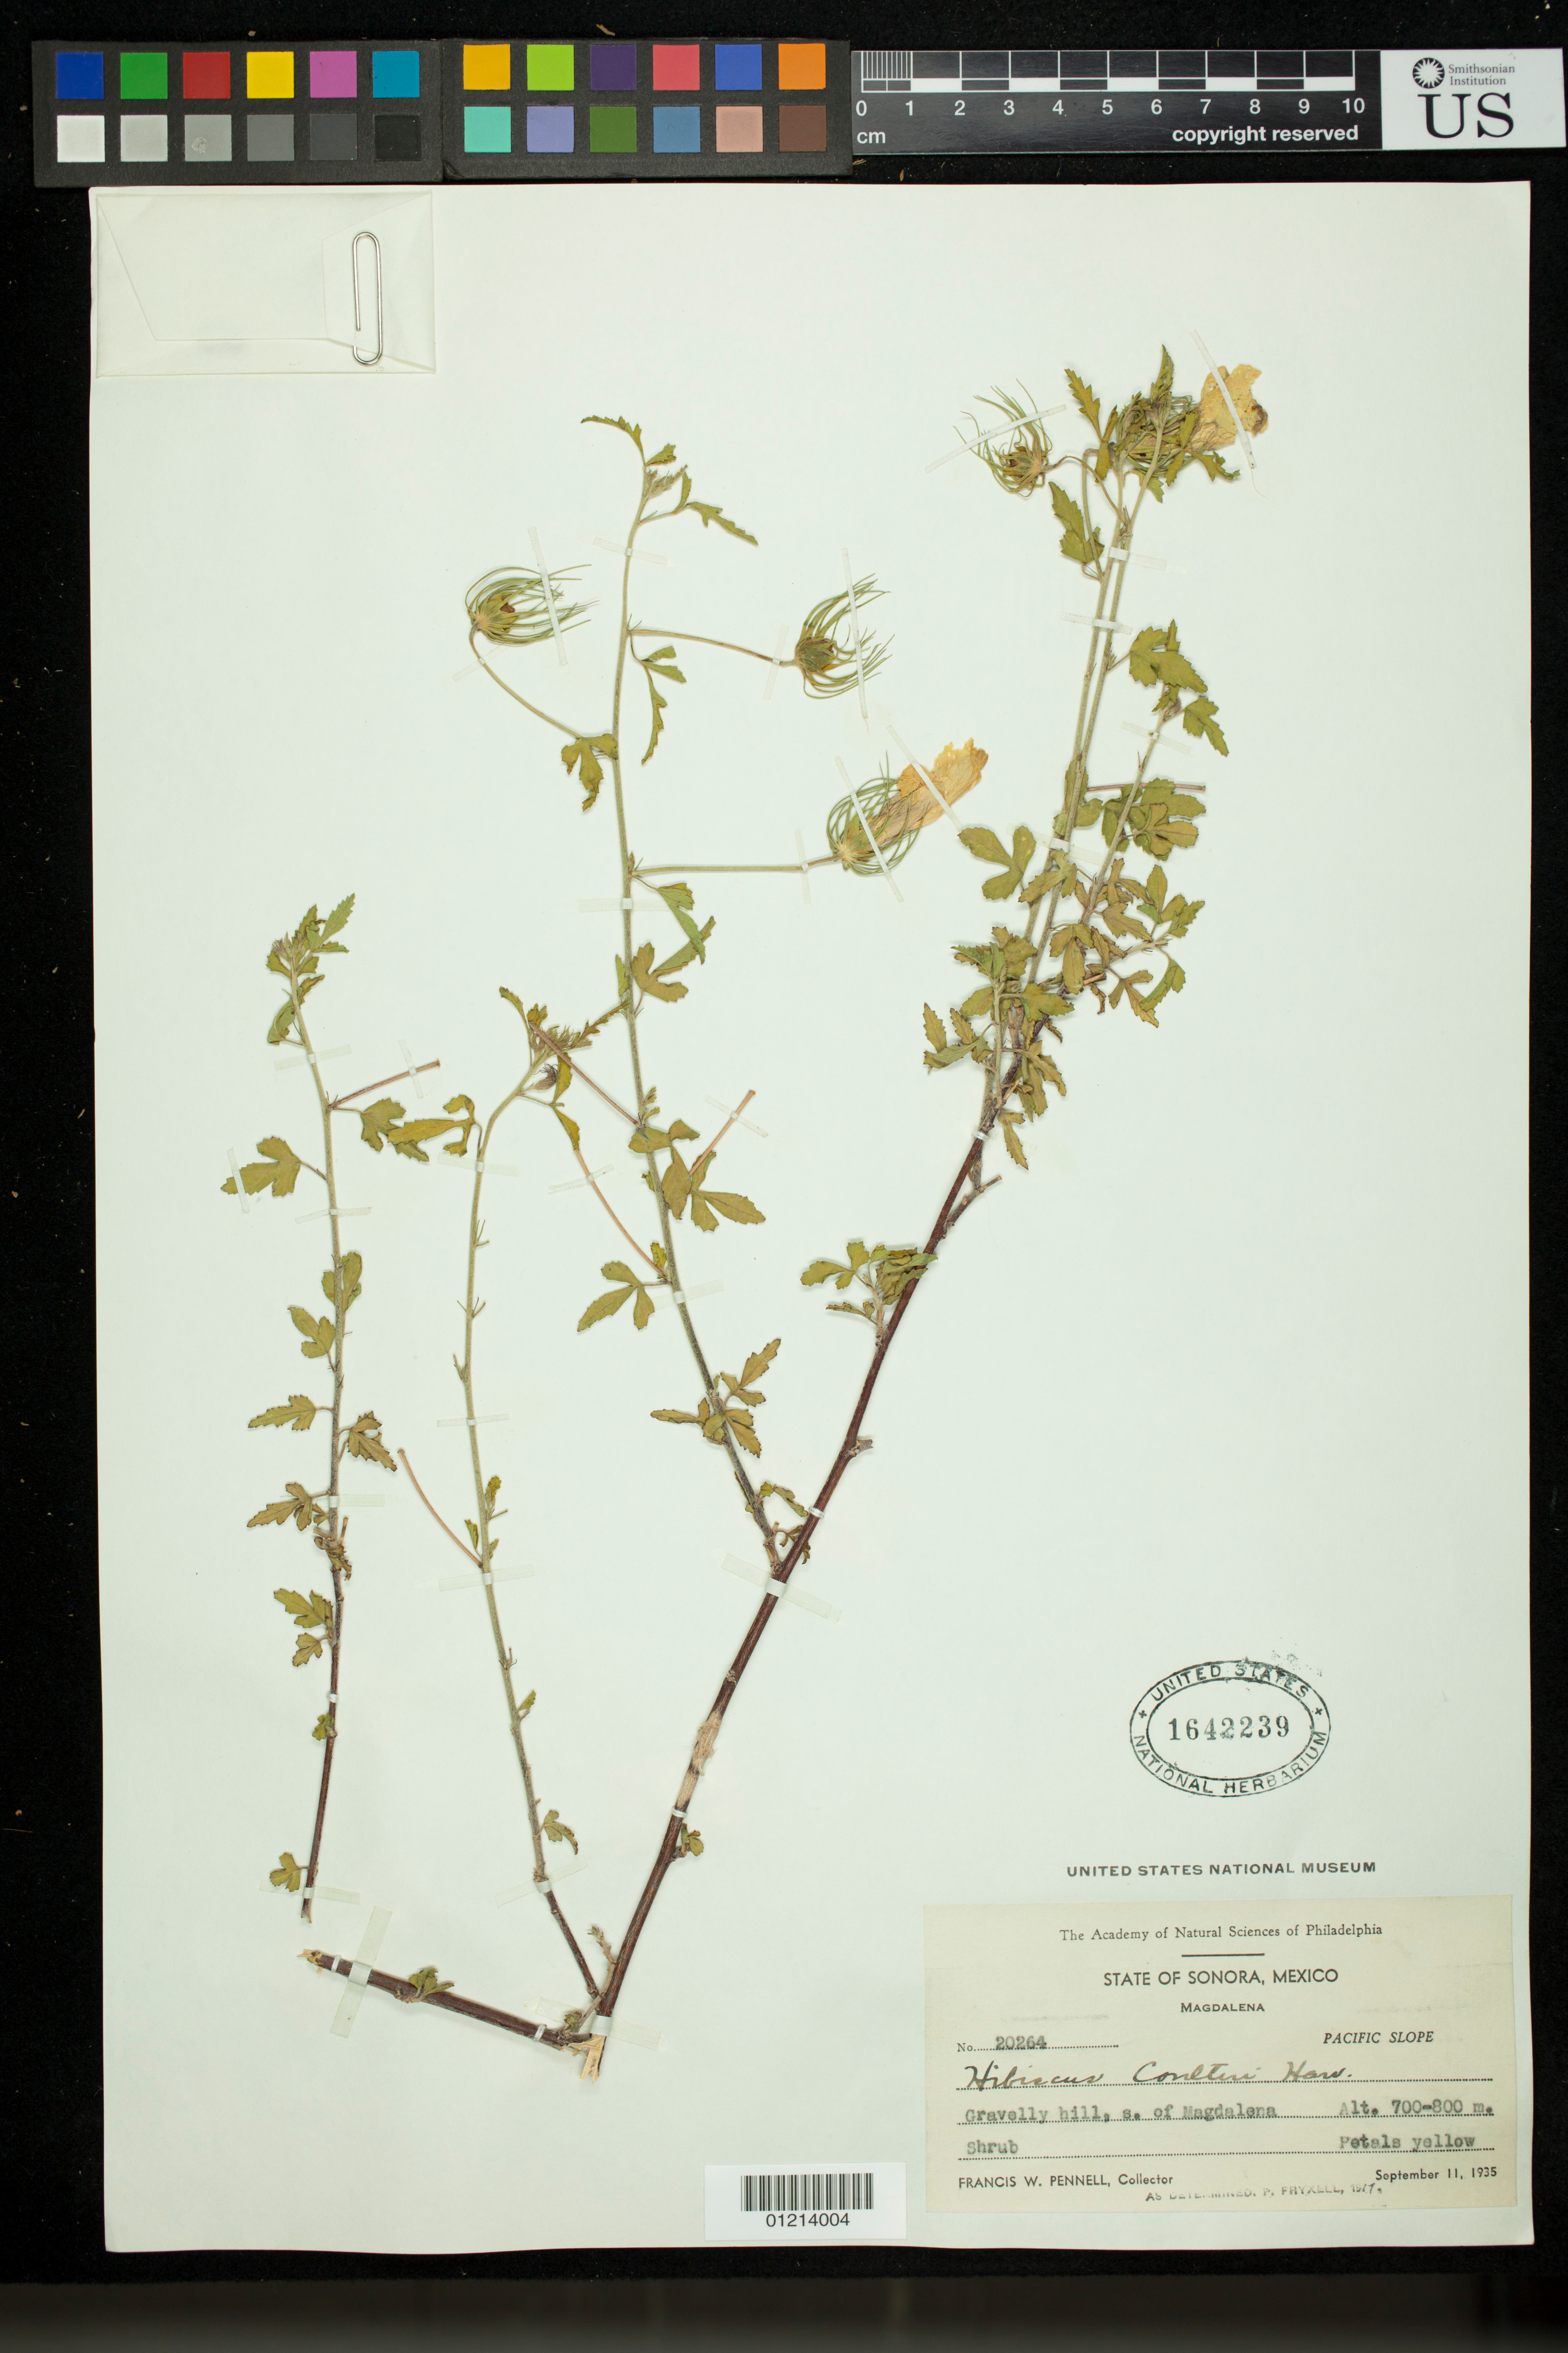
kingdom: Plantae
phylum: Tracheophyta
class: Magnoliopsida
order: Malvales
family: Malvaceae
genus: Hibiscus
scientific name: Hibiscus coulteri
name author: Harv. ex A. Gray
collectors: F. W. Pennell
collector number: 20264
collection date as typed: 09 Nov 1935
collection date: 1935-11-09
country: Mexico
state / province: Sonora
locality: Magdalena, Pacific Slope. Gravelly hill, s. of Magdalena.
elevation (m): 700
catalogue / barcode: US 1642239